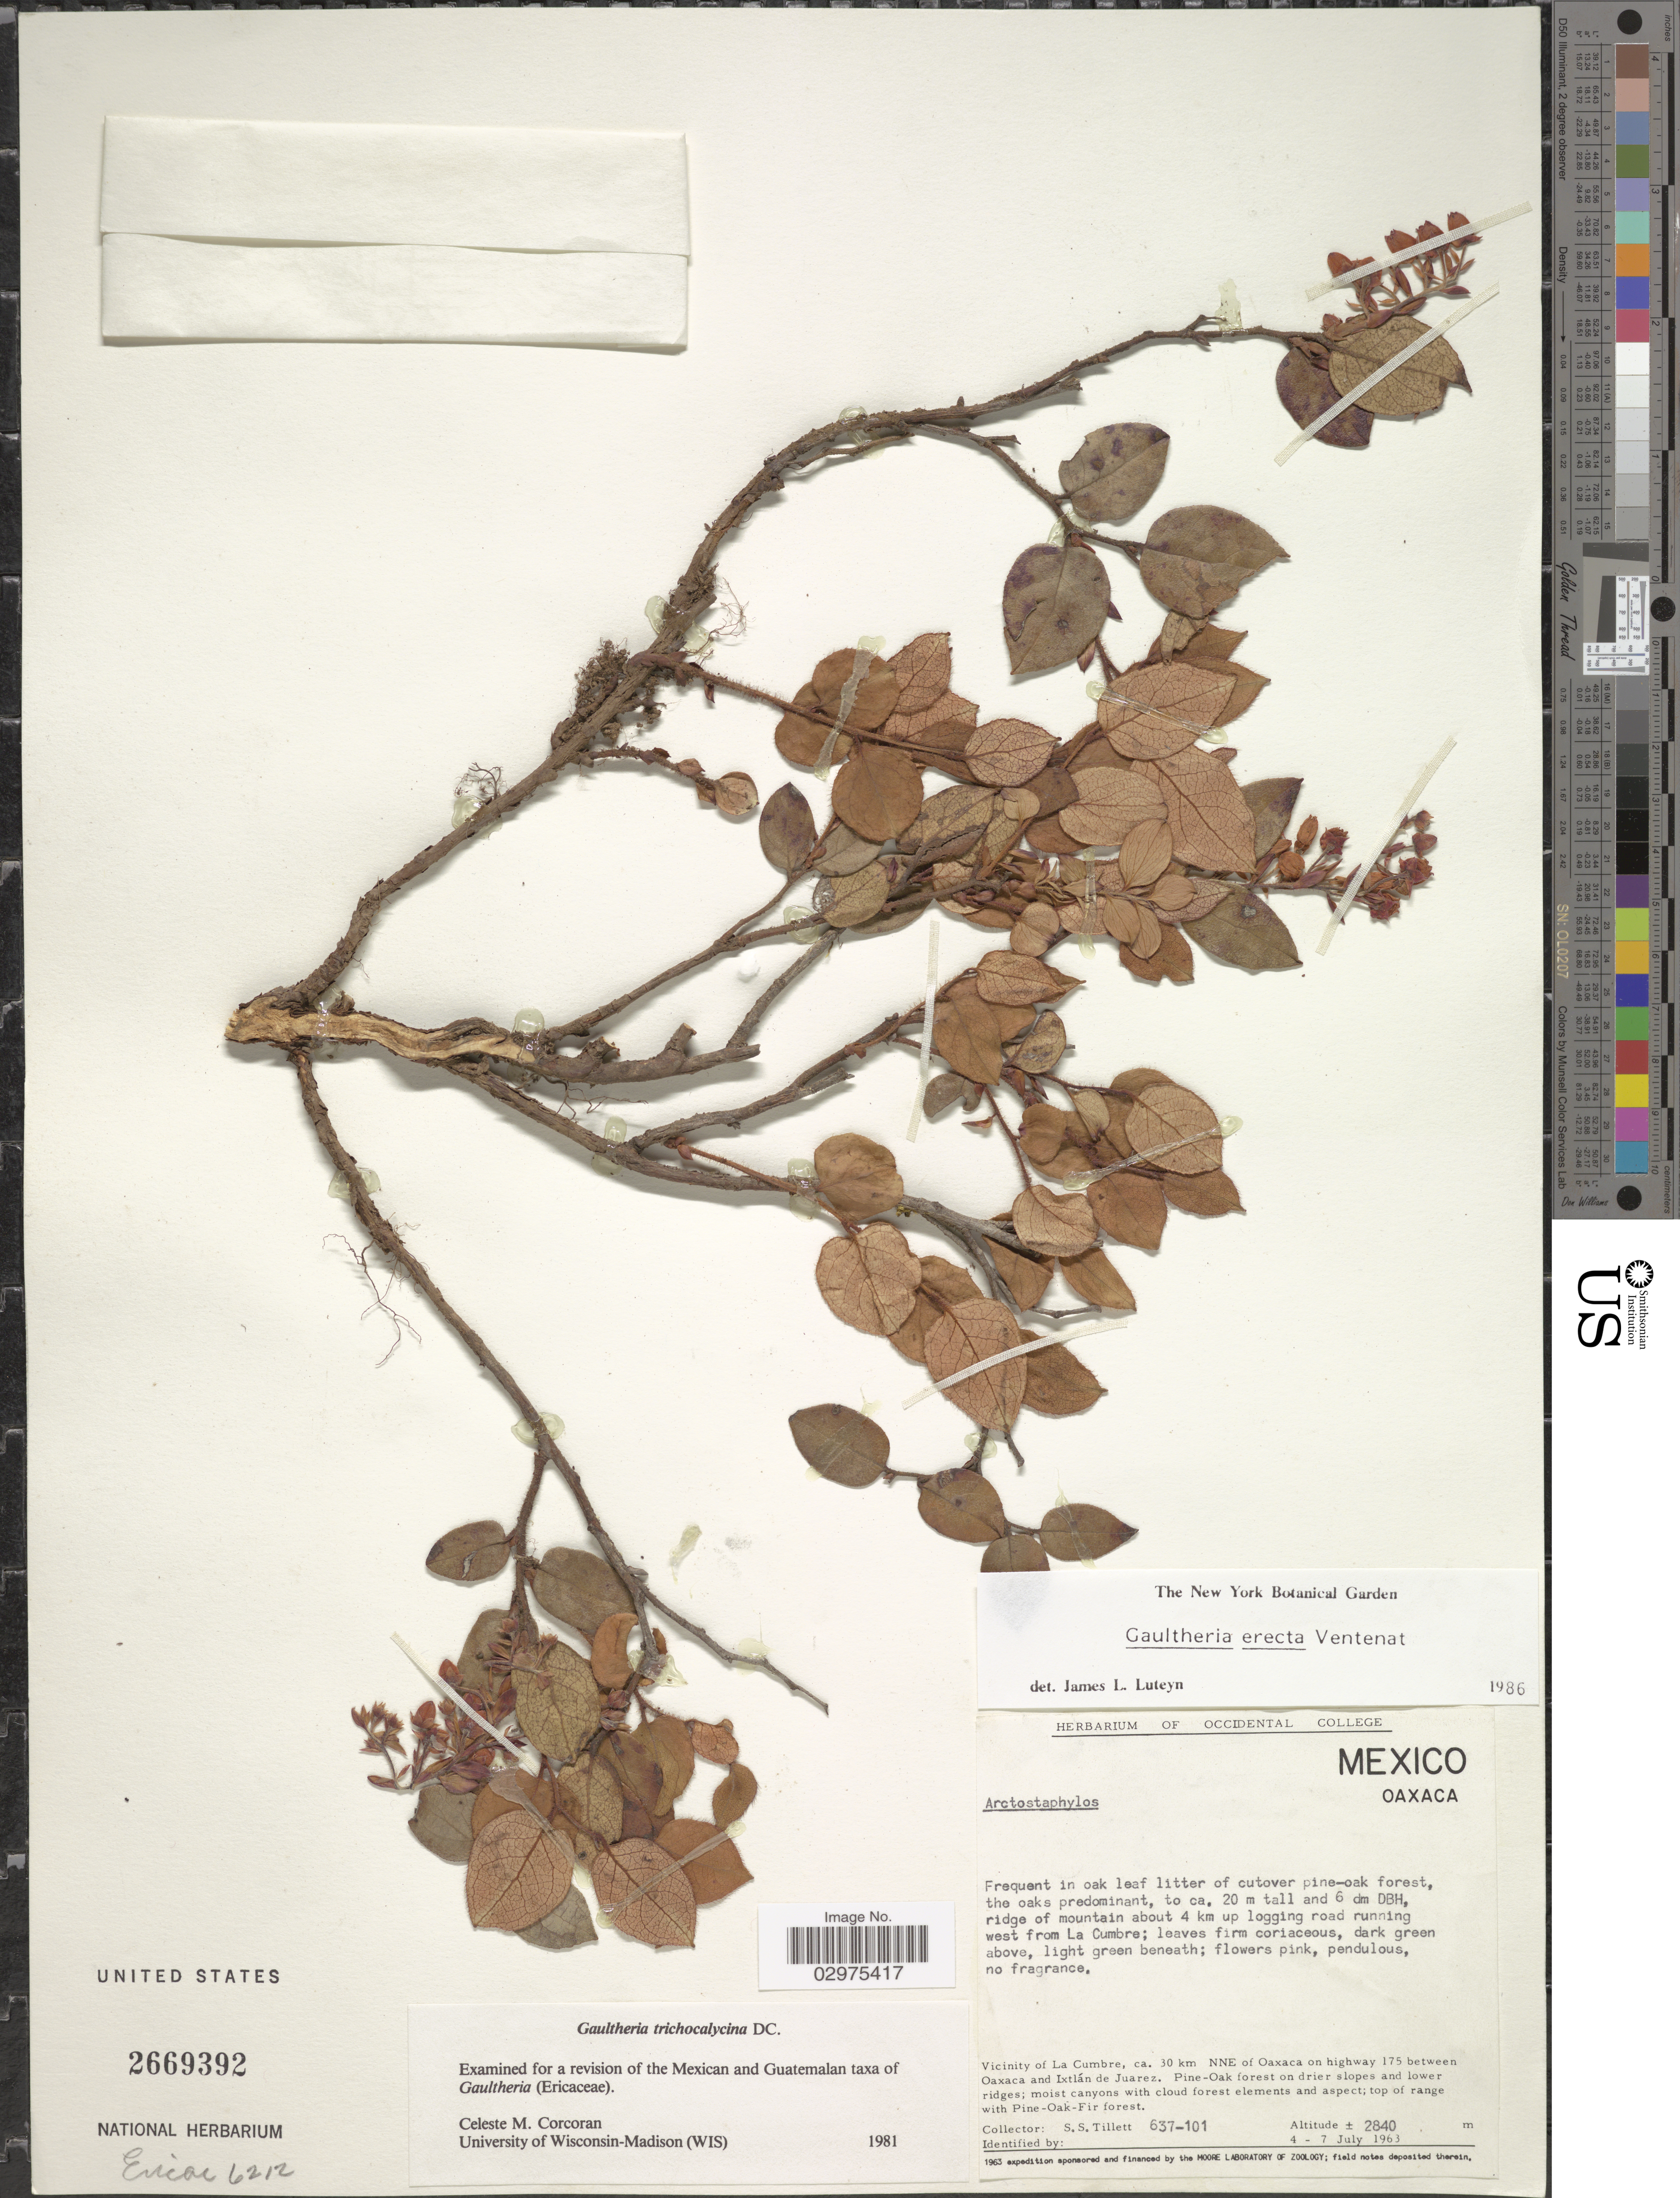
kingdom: Plantae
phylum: Tracheophyta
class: Magnoliopsida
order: Ericales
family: Ericaceae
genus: Gaultheria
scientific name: Gaultheria erecta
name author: Vent.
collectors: S. S. Tillett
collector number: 637-101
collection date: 1963-07-04/1963-07-07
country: Mexico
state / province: Oaxaca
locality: Vicinity of La Cumbre, ca. 30 km NNE of Oaxaca on highway 175 between Oaxaxa and Ixtlán de Juarez.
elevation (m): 2840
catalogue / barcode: US 2669392